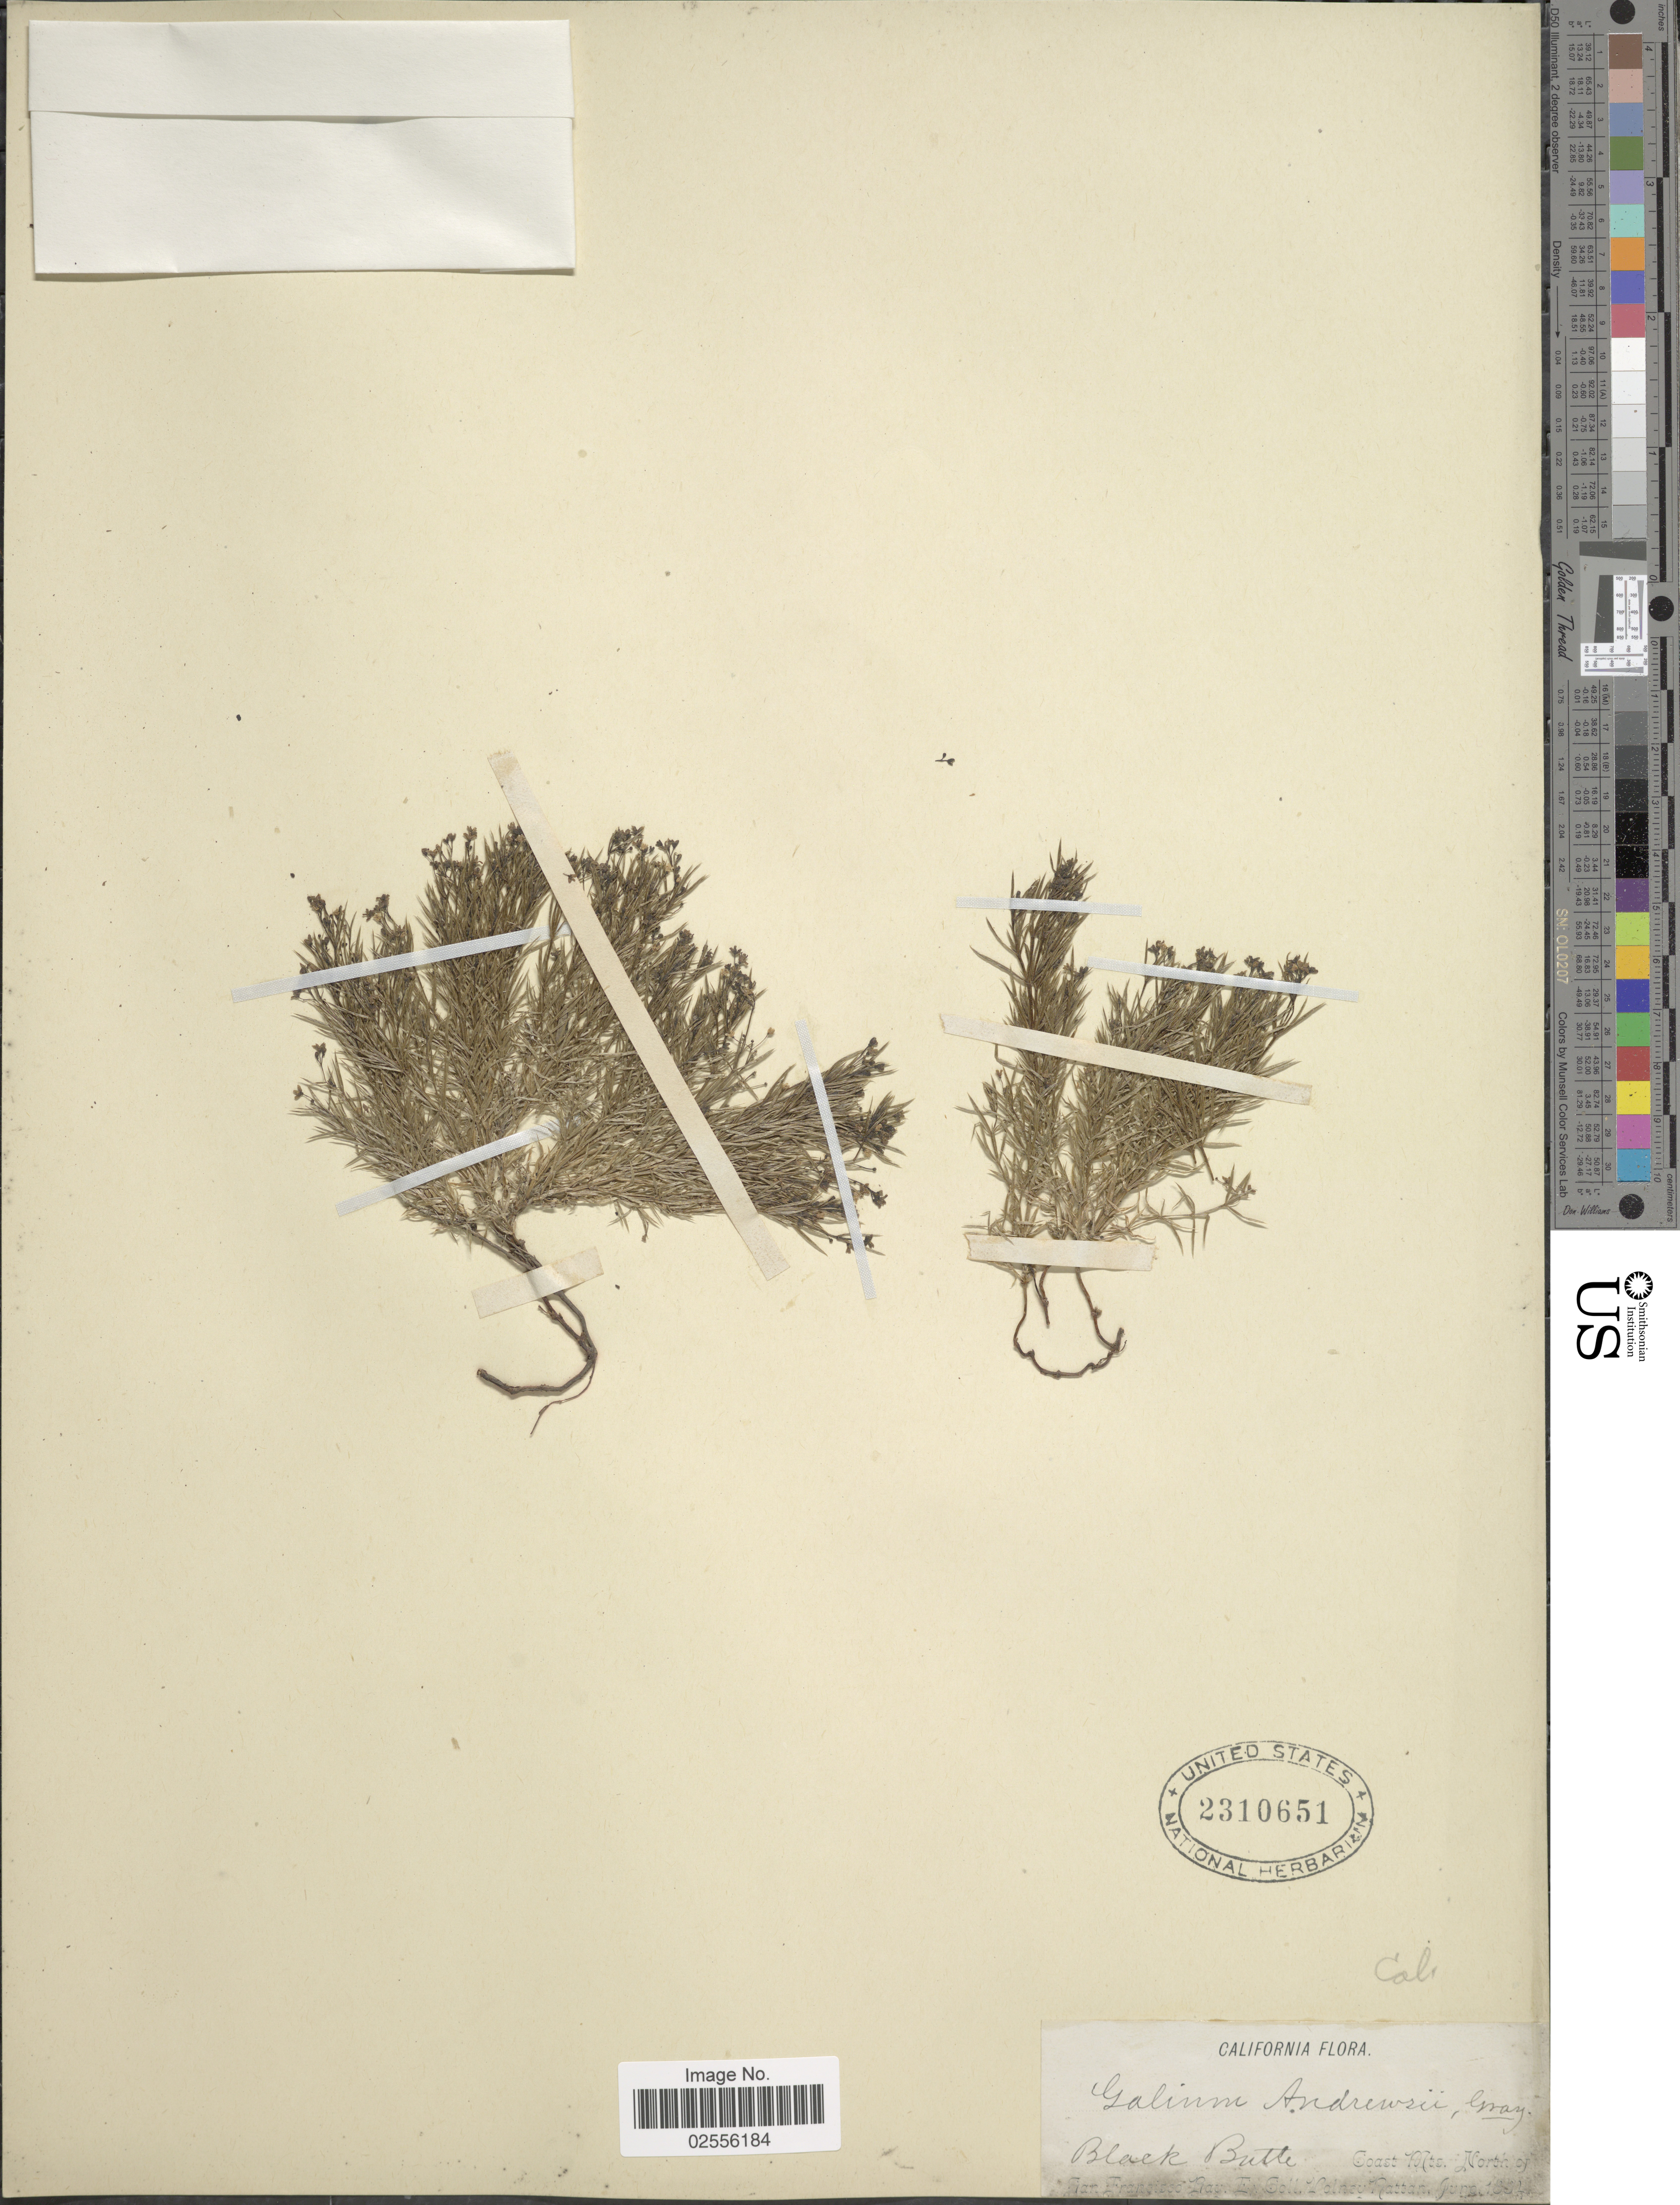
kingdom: Plantae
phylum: Tracheophyta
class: Magnoliopsida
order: Gentianales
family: Rubiaceae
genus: Galium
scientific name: Galium andrewsii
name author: A. Gray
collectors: V. Rattan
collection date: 1882-06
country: United States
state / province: California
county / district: San Francisco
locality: Black Butte, Coast Mts. North of San Francisco Bay E.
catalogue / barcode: US 2310651